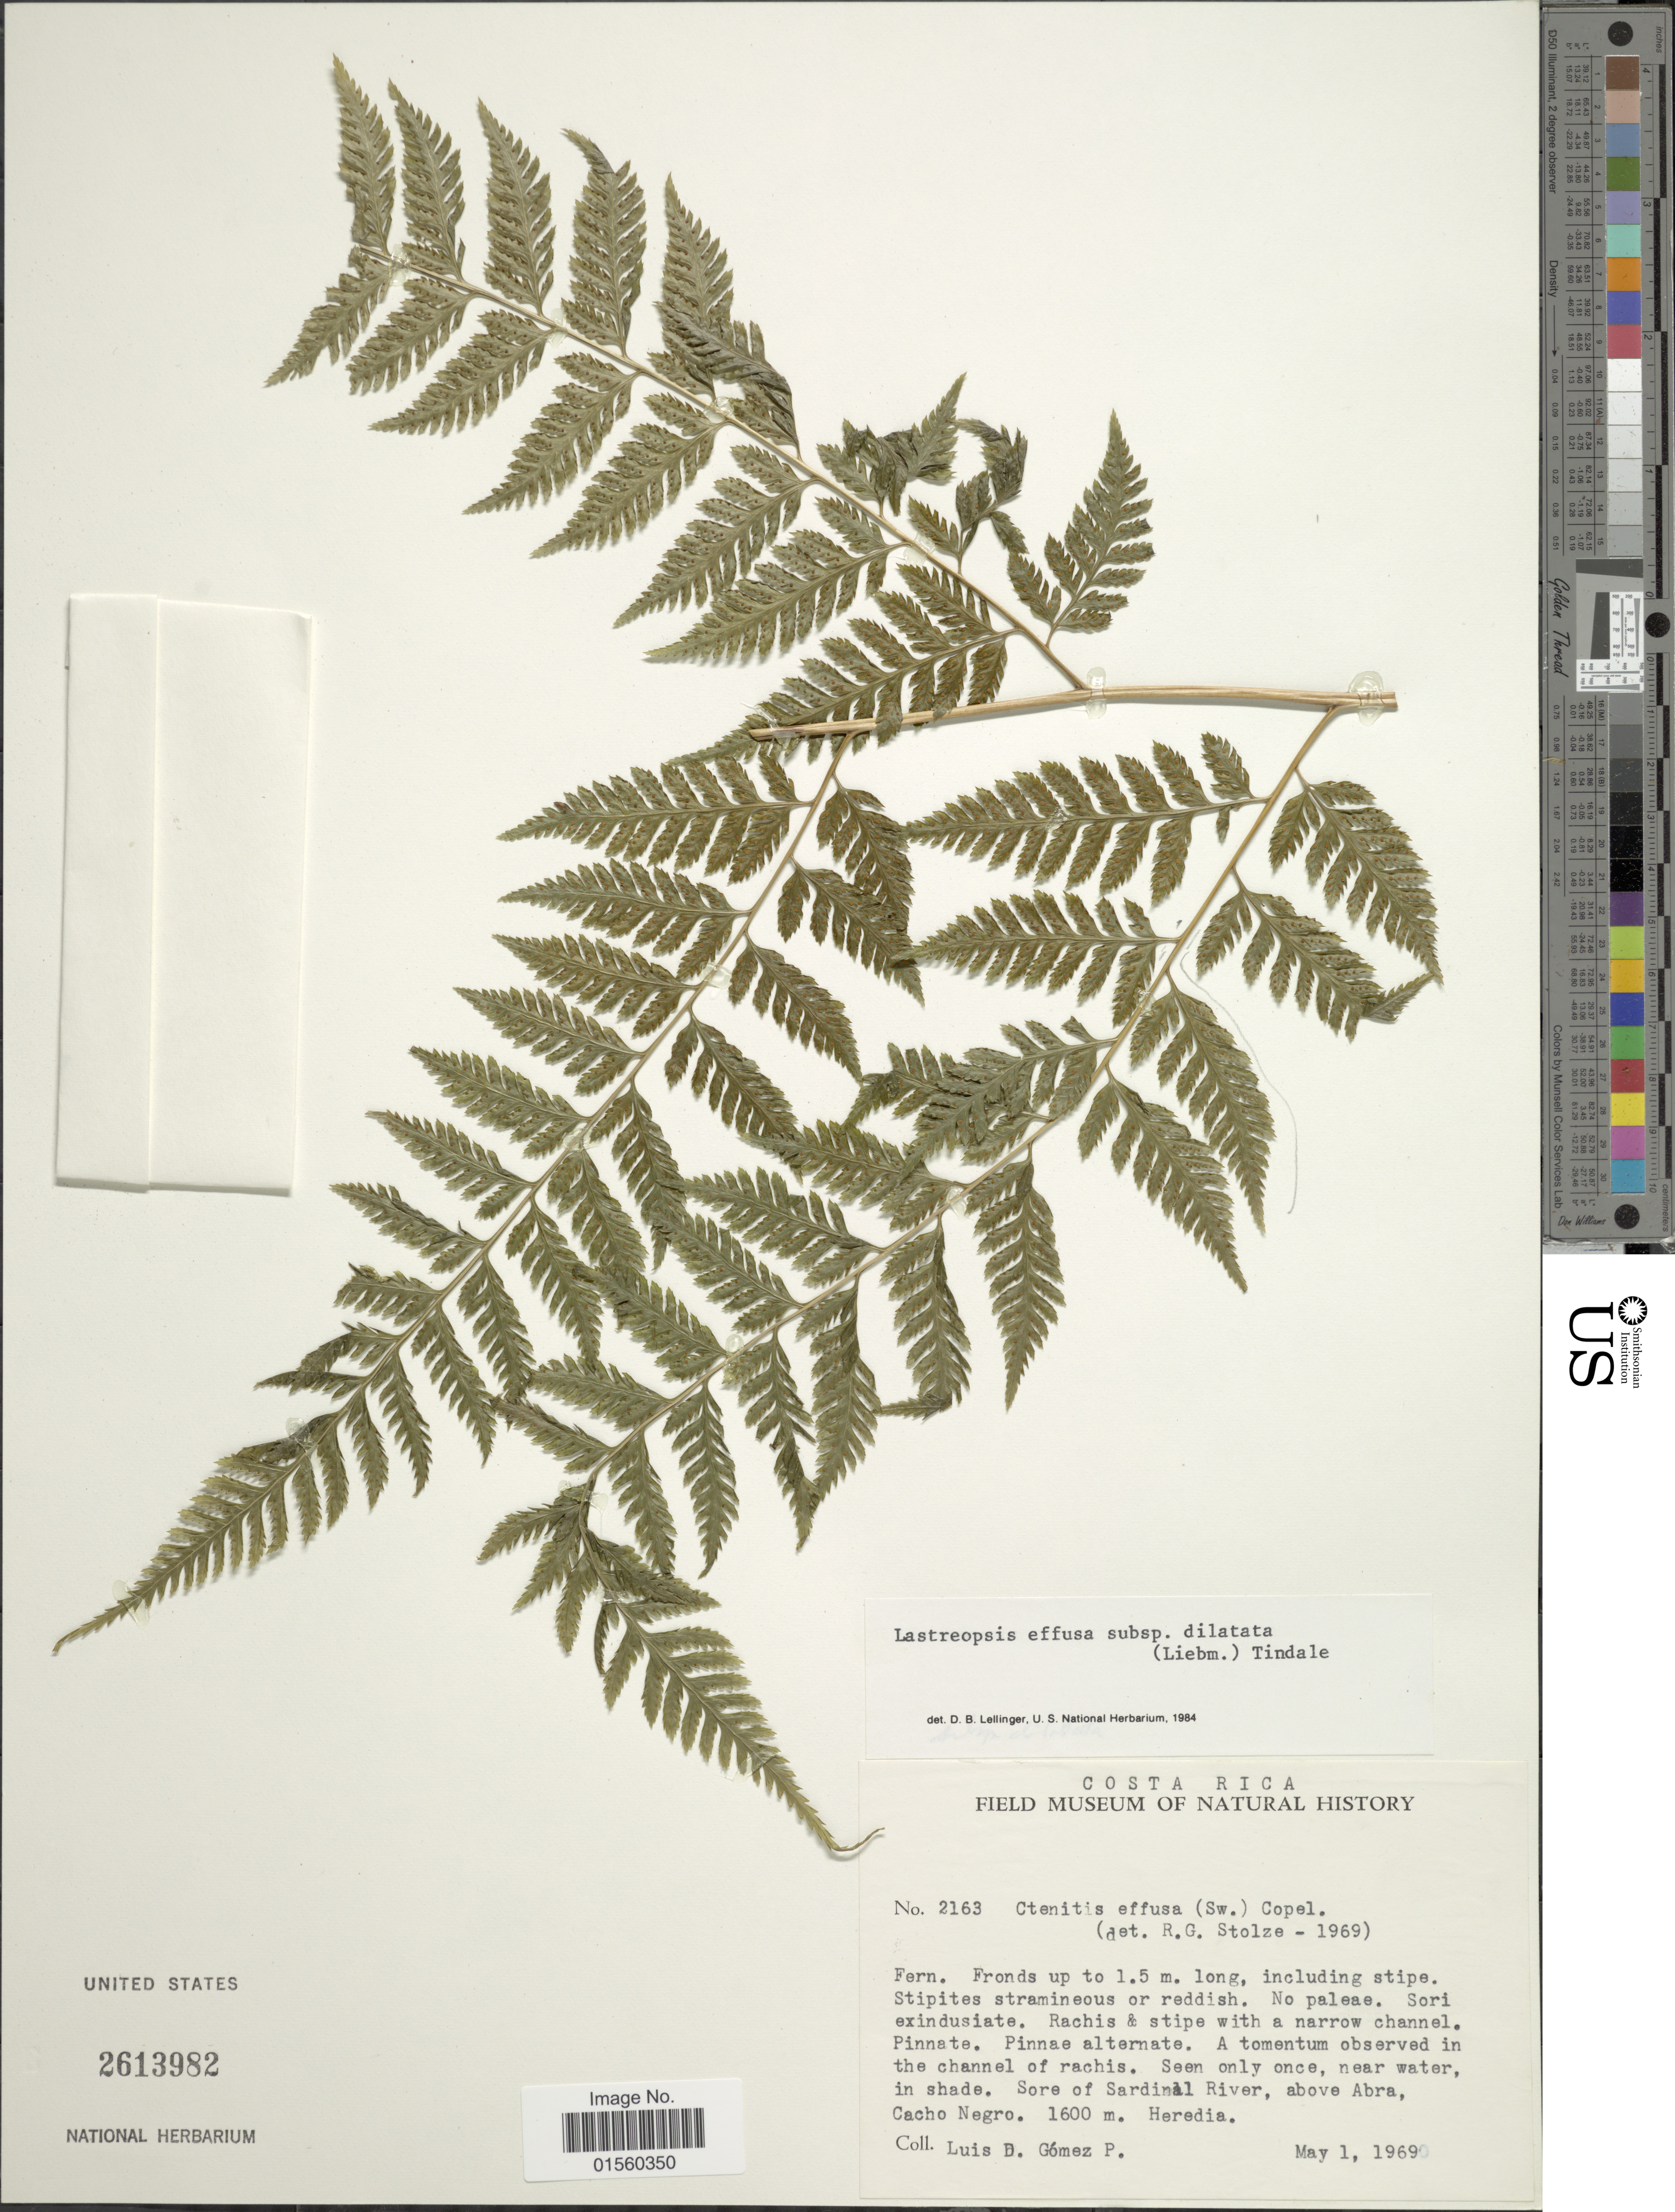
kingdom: Plantae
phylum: Tracheophyta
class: Polypodiopsida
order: Polypodiales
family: Dryopteridaceae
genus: Parapolystichum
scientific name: Parapolystichum effusum var. effusum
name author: (Sw.) Ching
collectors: L. D. Gómez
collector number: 2163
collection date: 1969-05-01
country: Costa Rica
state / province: Heredia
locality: Sore of Sardinal River, above Abra, Cacho Negro, Heredia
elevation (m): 1600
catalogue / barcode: US 2613982